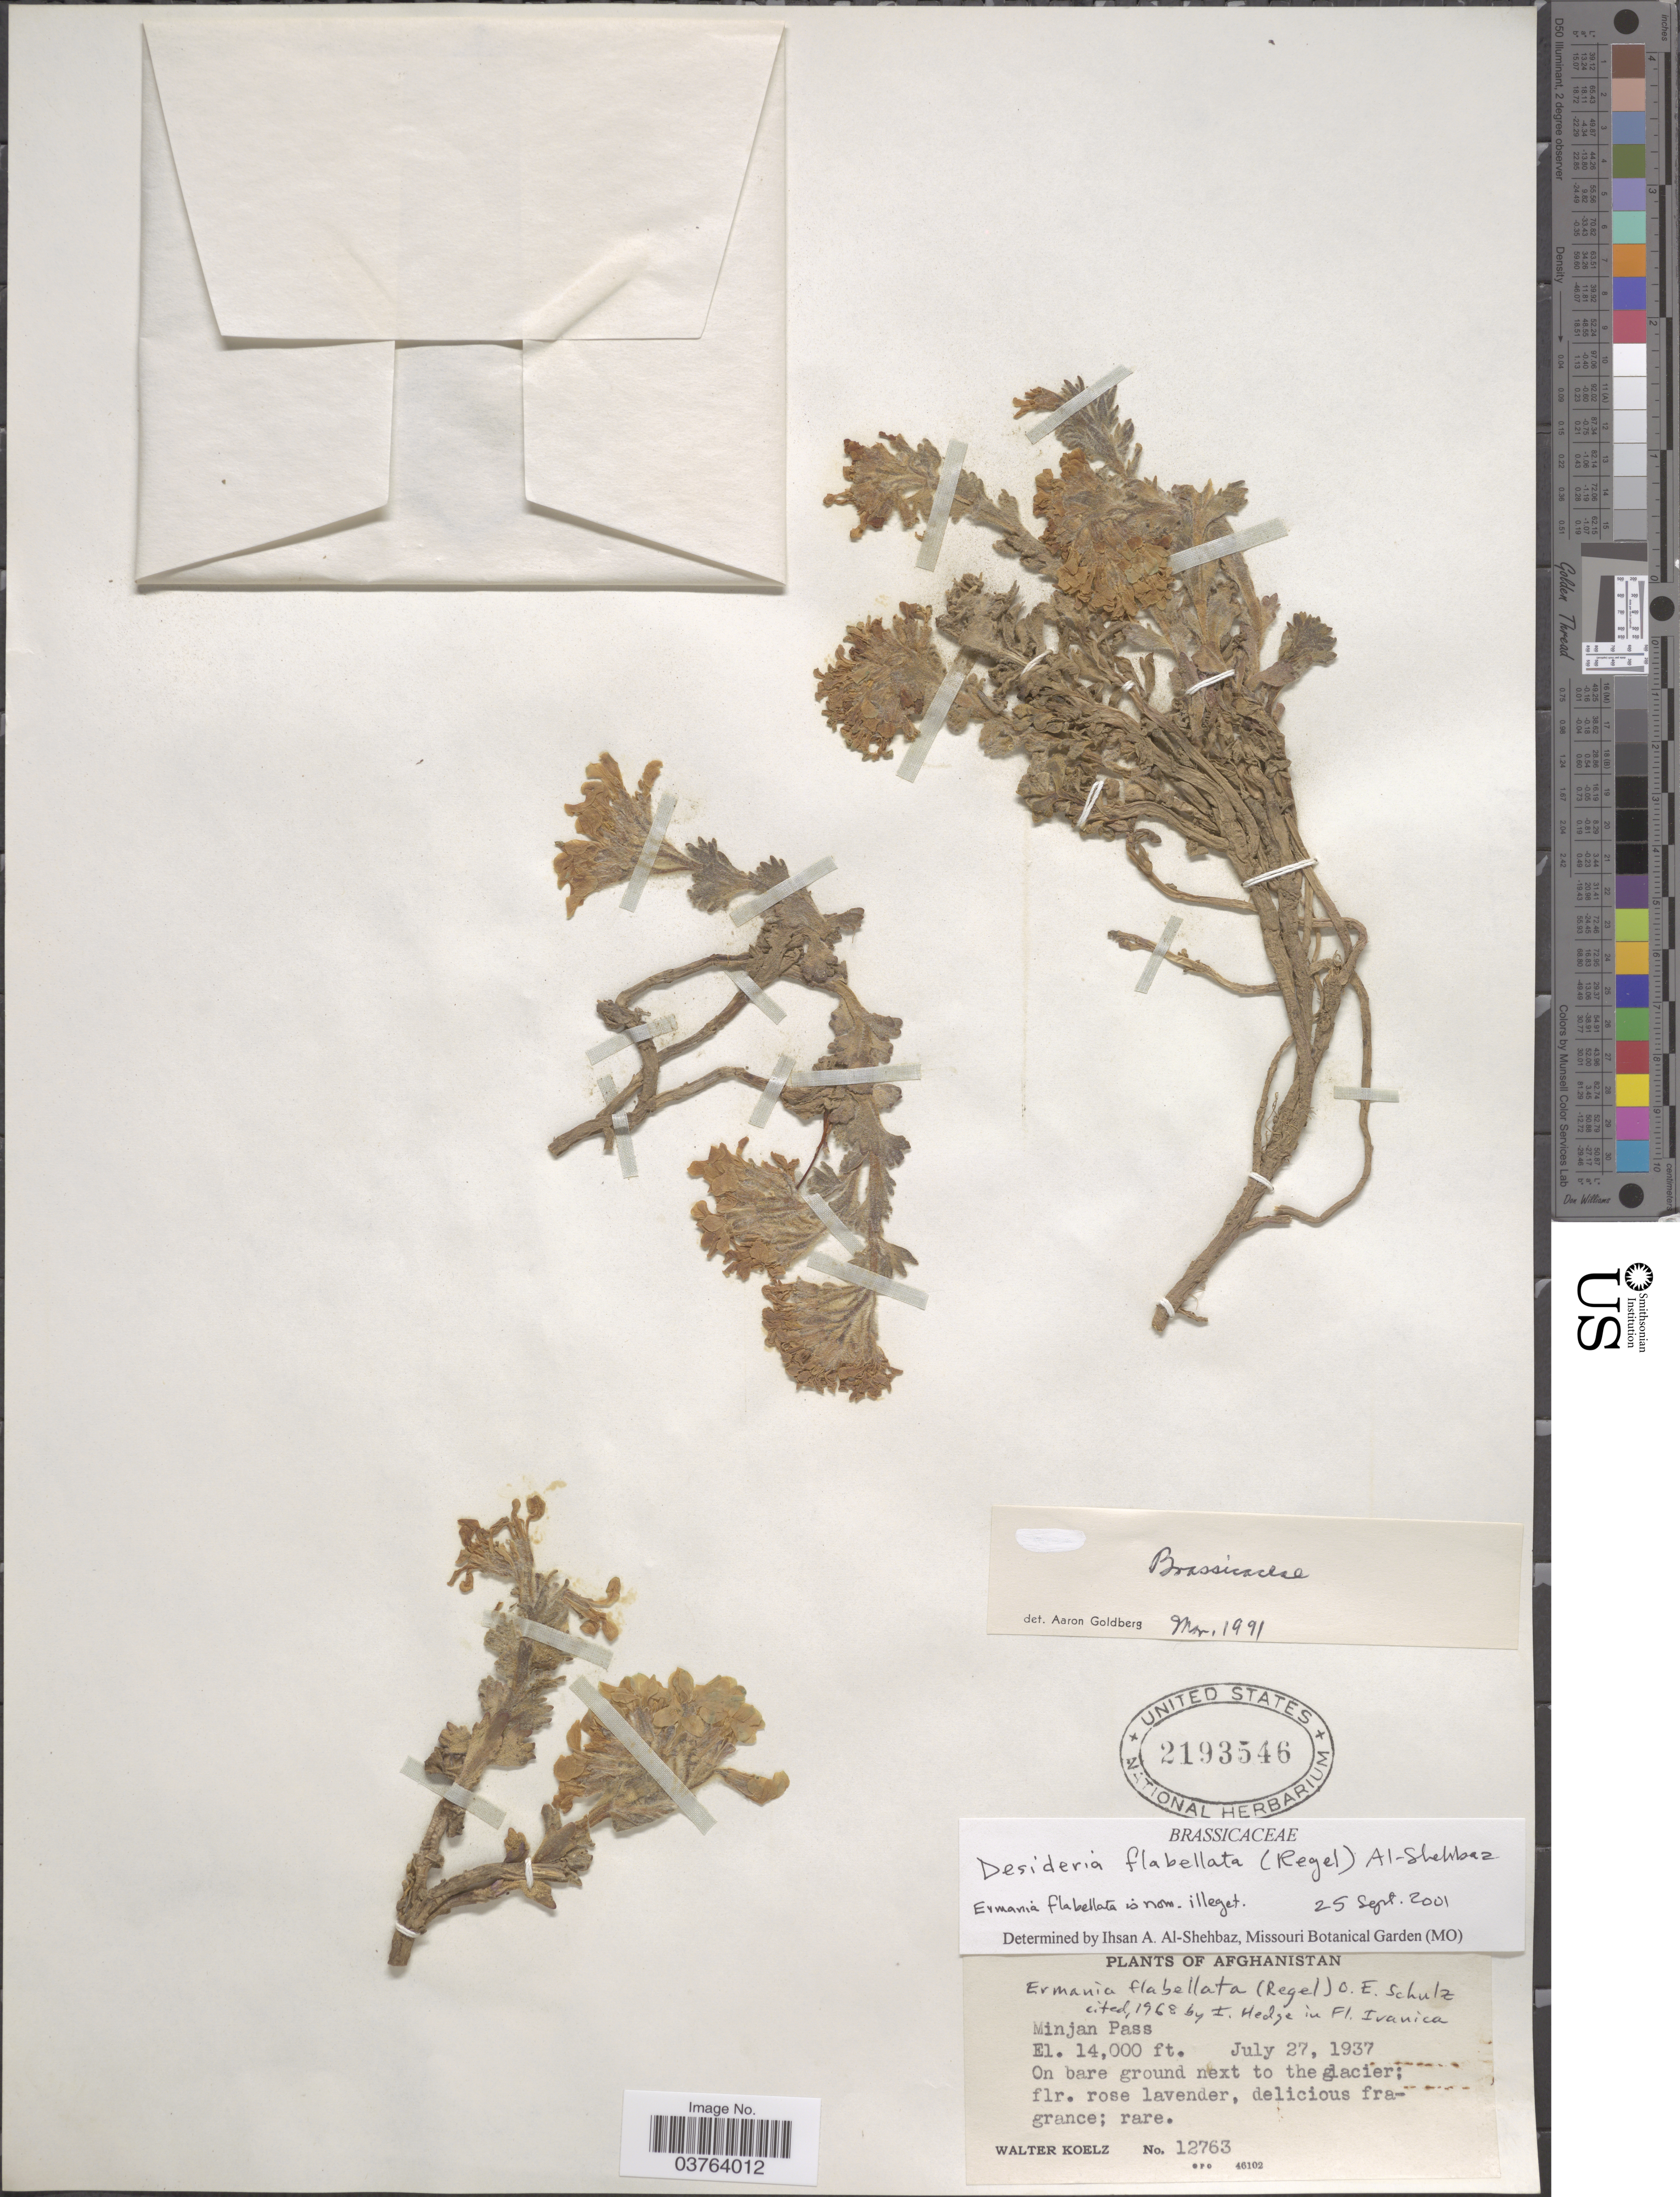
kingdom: Plantae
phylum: Tracheophyta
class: Magnoliopsida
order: Brassicales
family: Brassicaceae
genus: Desideria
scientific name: Desideria flabellata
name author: (Regel & C.A. Mey.) Al-Shehbaz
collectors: W. N. Koelz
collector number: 12763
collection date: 1937-07-27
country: Afghanistan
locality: Minjan Pass.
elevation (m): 4267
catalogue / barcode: US 2193546